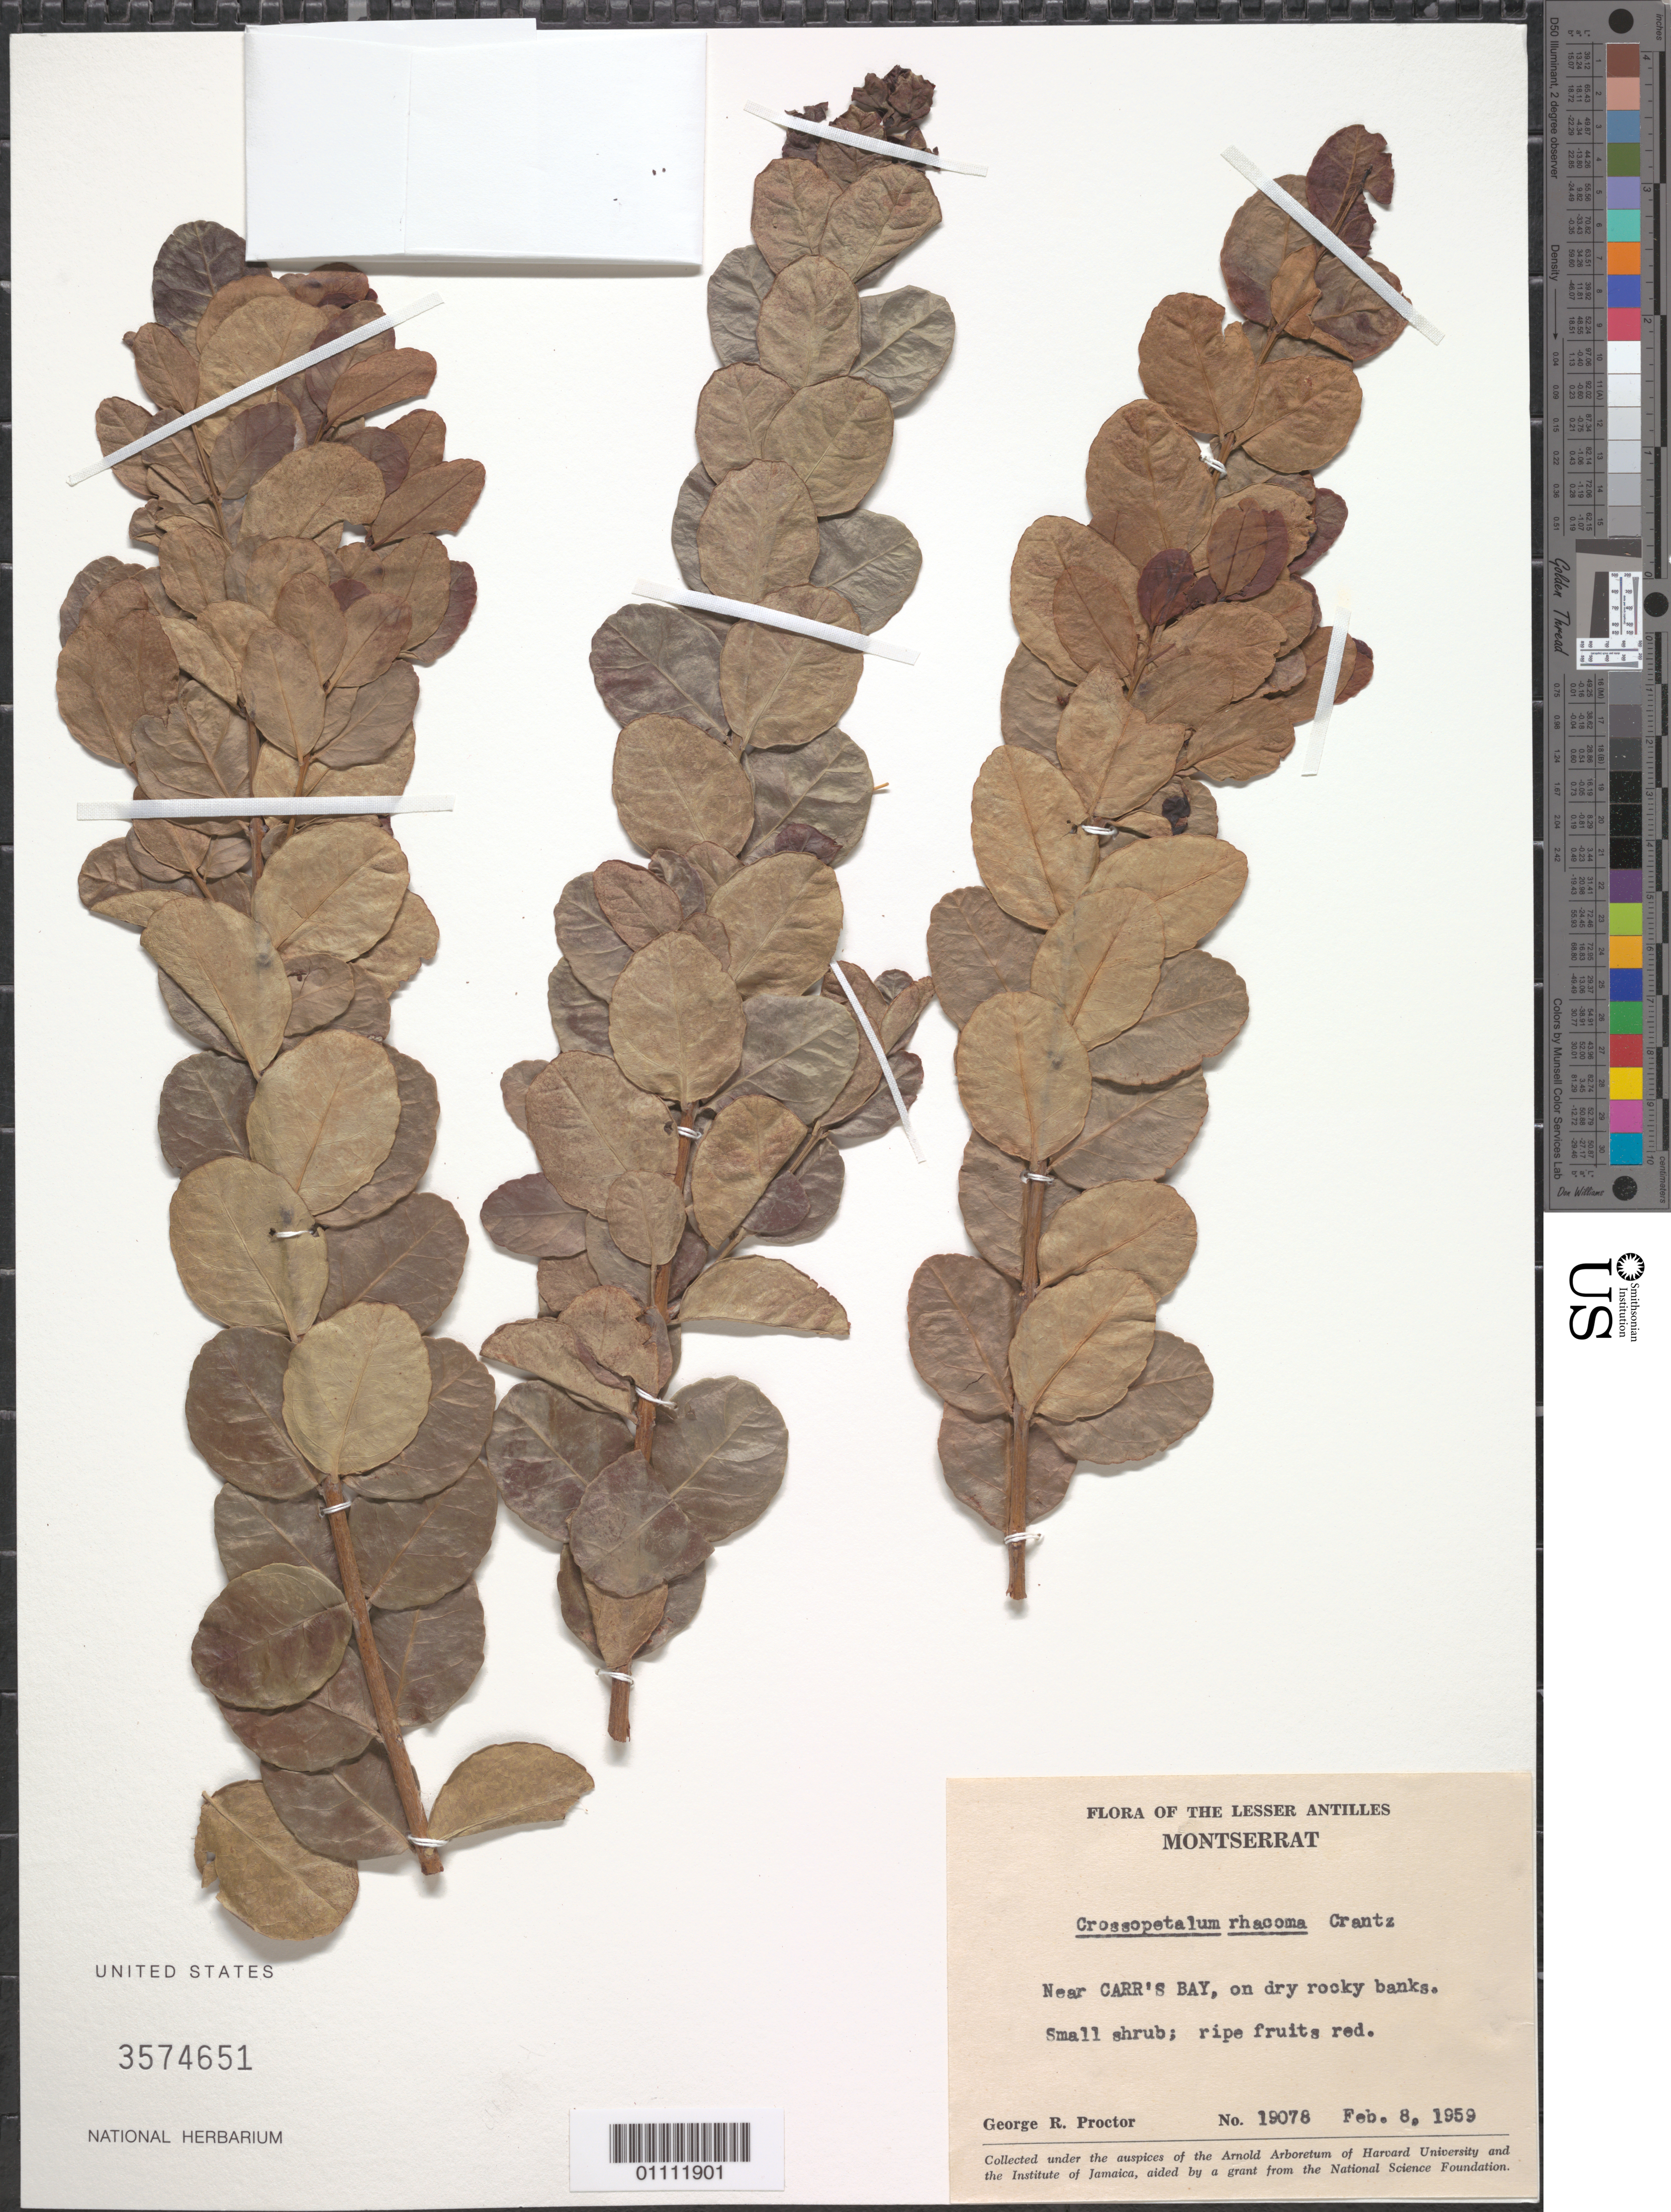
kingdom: Plantae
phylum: Tracheophyta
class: Magnoliopsida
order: Celastrales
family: Celastraceae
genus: Crossopetalum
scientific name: Crossopetalum rhacoma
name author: Crantz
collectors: G. R. Proctor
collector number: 19078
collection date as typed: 08 Feb 1959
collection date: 1959-02-08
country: Montserrat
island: Montserrat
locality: Carr's Bay, near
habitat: On dry rocky banks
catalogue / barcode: US 3574651